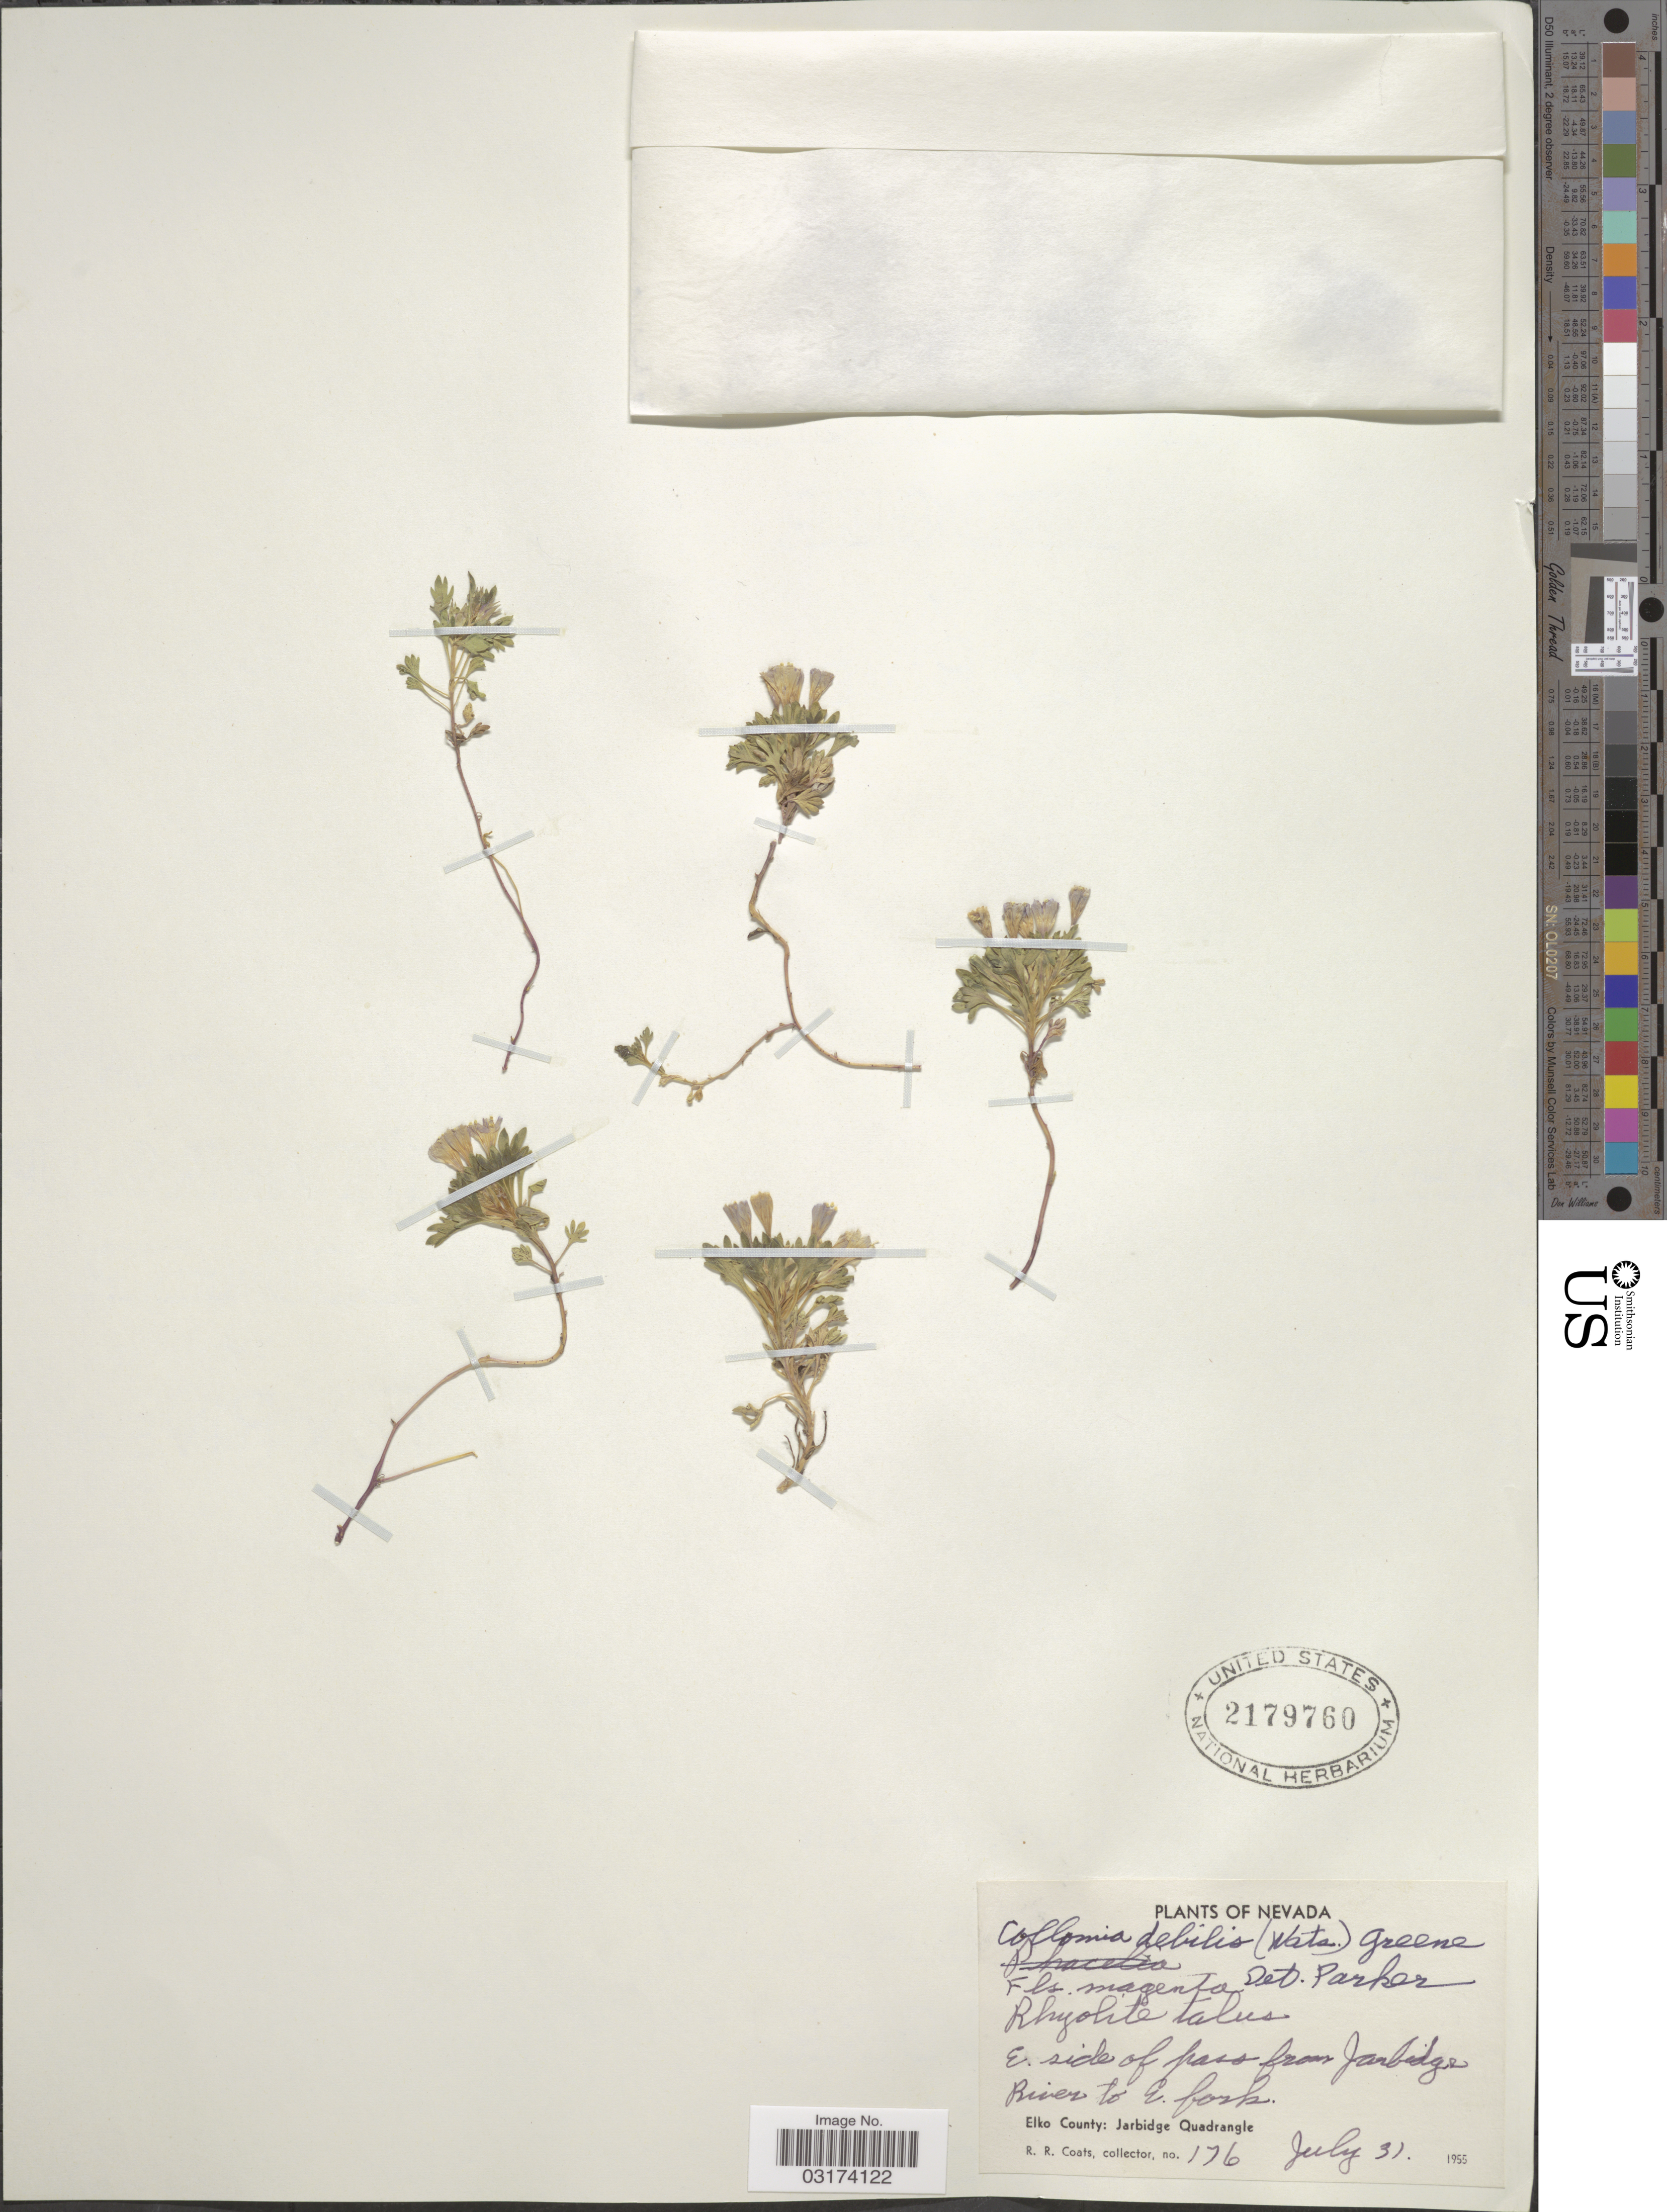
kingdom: Plantae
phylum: Tracheophyta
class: Magnoliopsida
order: Ericales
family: Polemoniaceae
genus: Collomia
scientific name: Collomia debilis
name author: (S. Watson) Greene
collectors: R. Coats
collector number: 176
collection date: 1955-07-31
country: United States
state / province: Nevada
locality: E. side of pass from Jarbidge River to E. fork. Elko County: Jarbidge Quadrangle.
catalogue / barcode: US 2179760